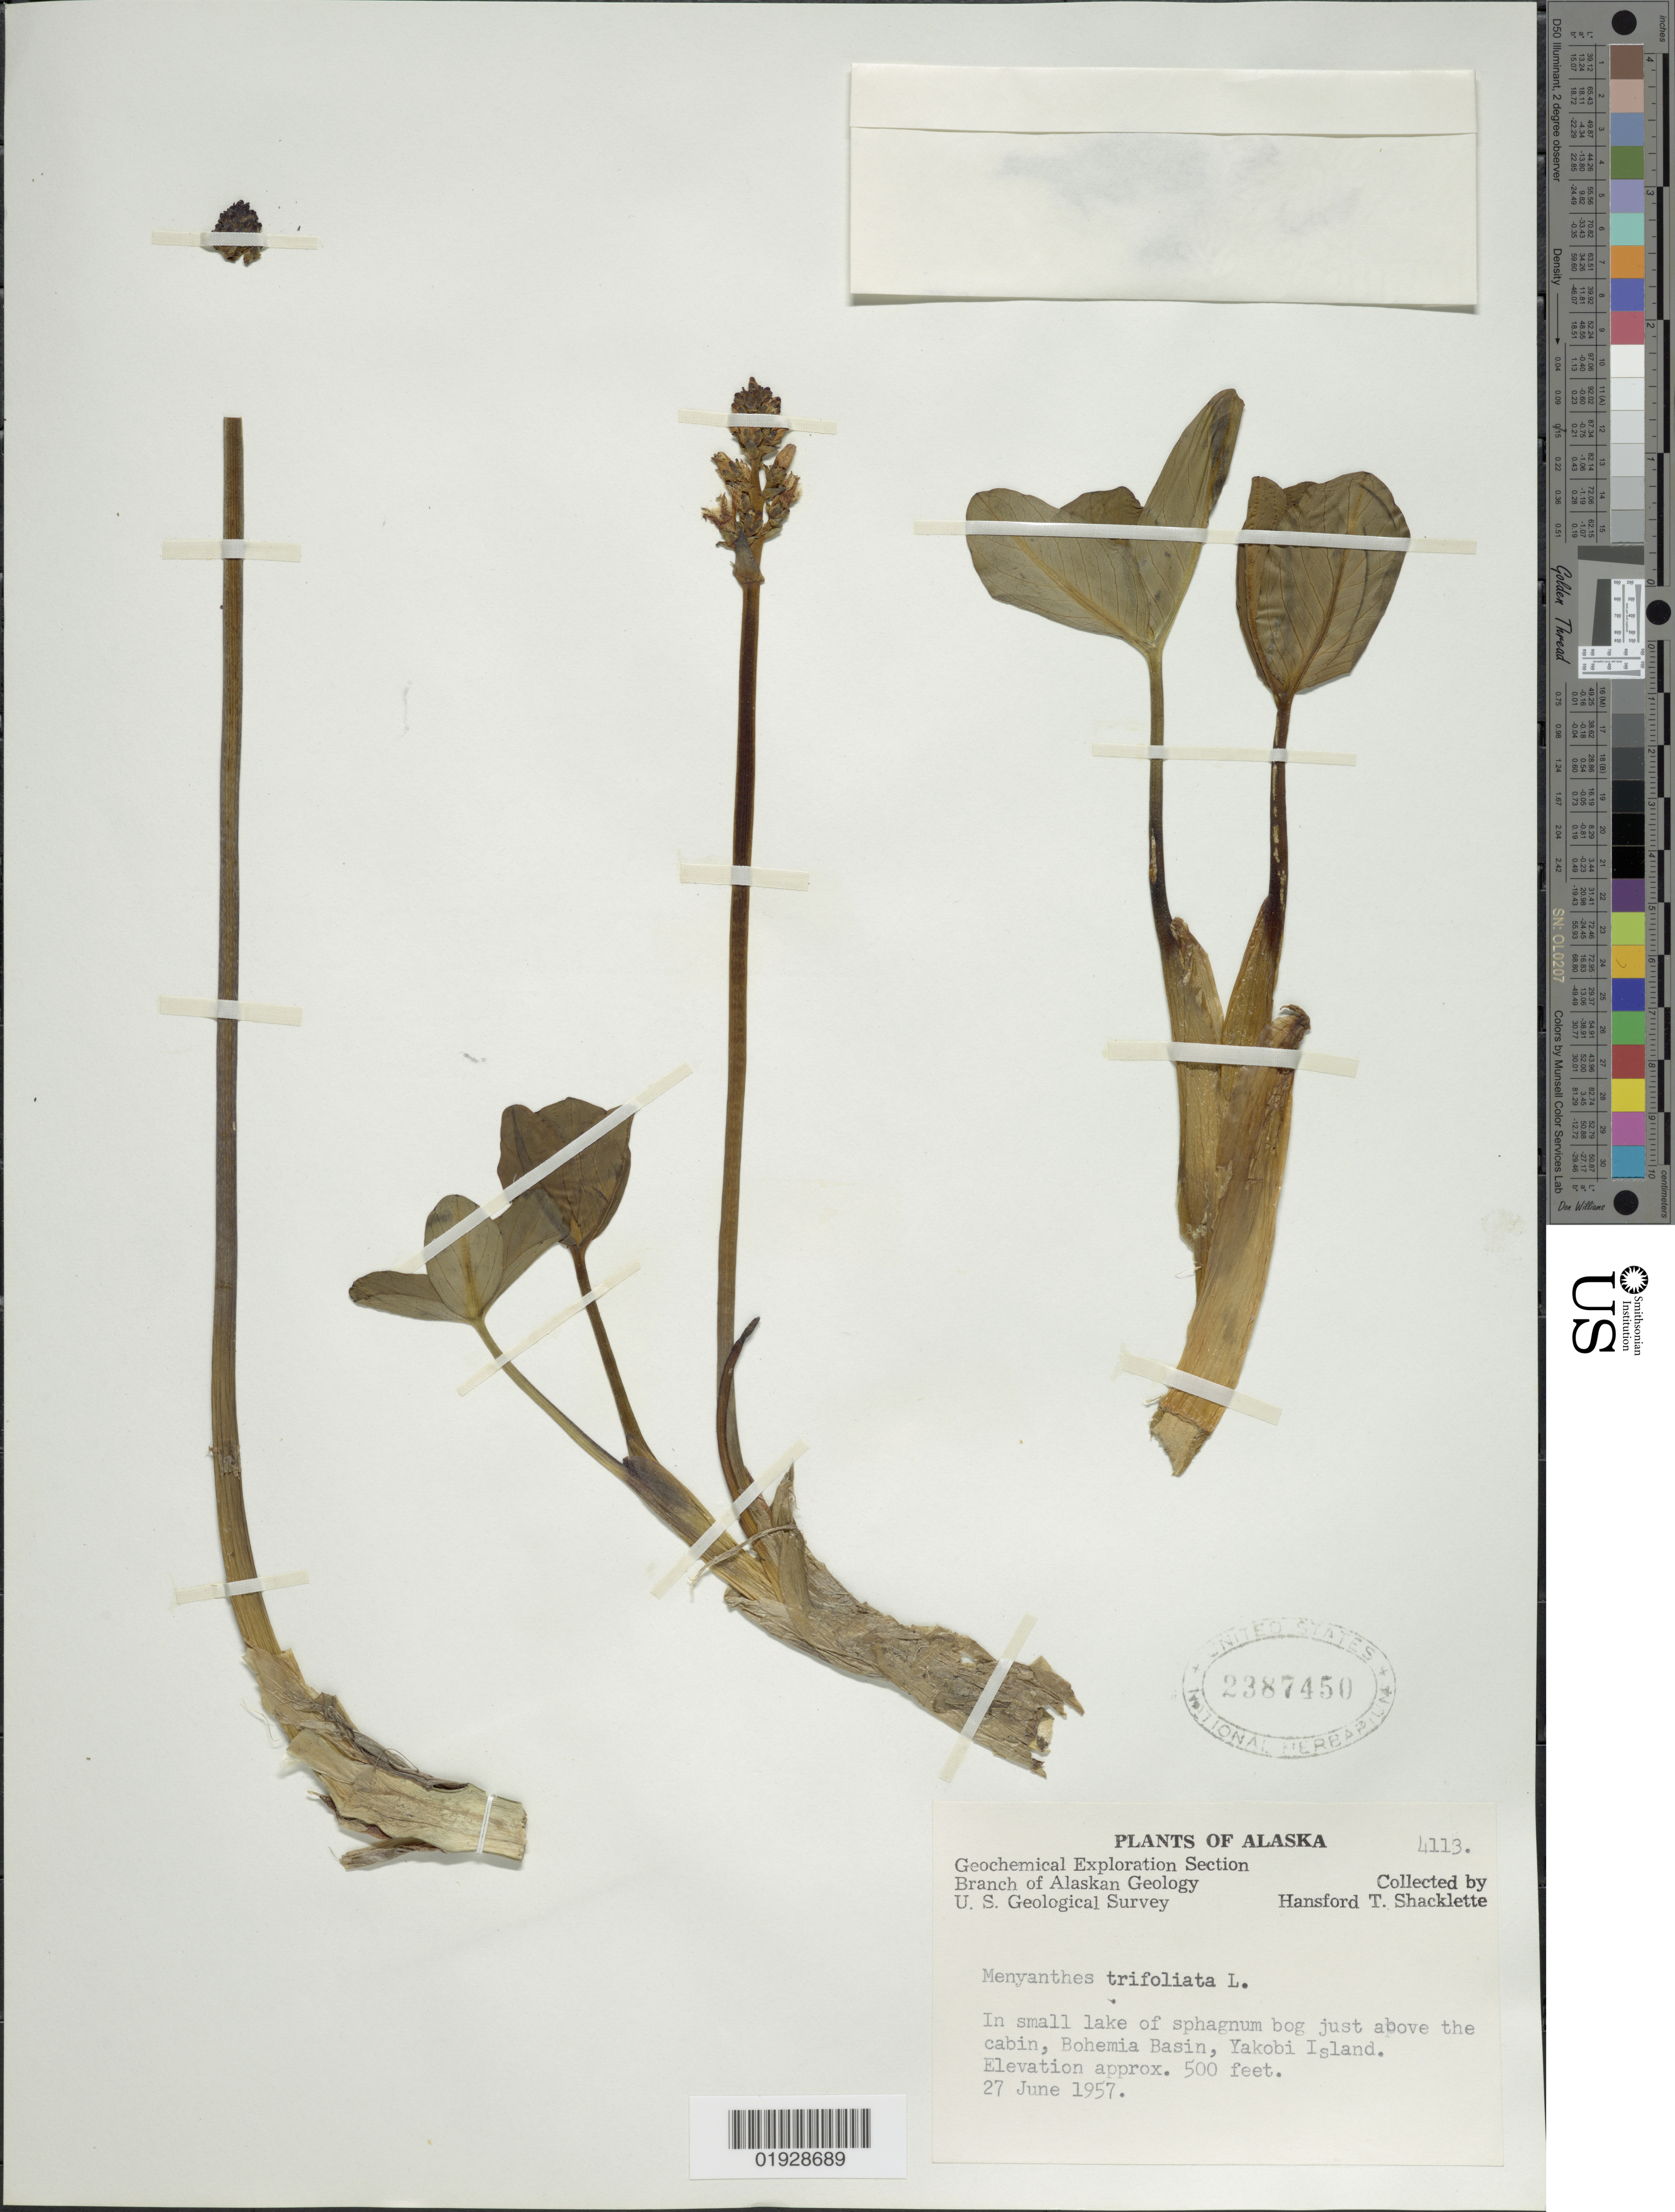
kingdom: Plantae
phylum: Tracheophyta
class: Magnoliopsida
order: Asterales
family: Menyanthaceae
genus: Menyanthes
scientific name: Menyanthes trifoliata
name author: L.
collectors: H. Shacklette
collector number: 4113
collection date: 1957-06-27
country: United States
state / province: Alaska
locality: Bohemia Basin, Yakobi Island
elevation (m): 152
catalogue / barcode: US 2387450